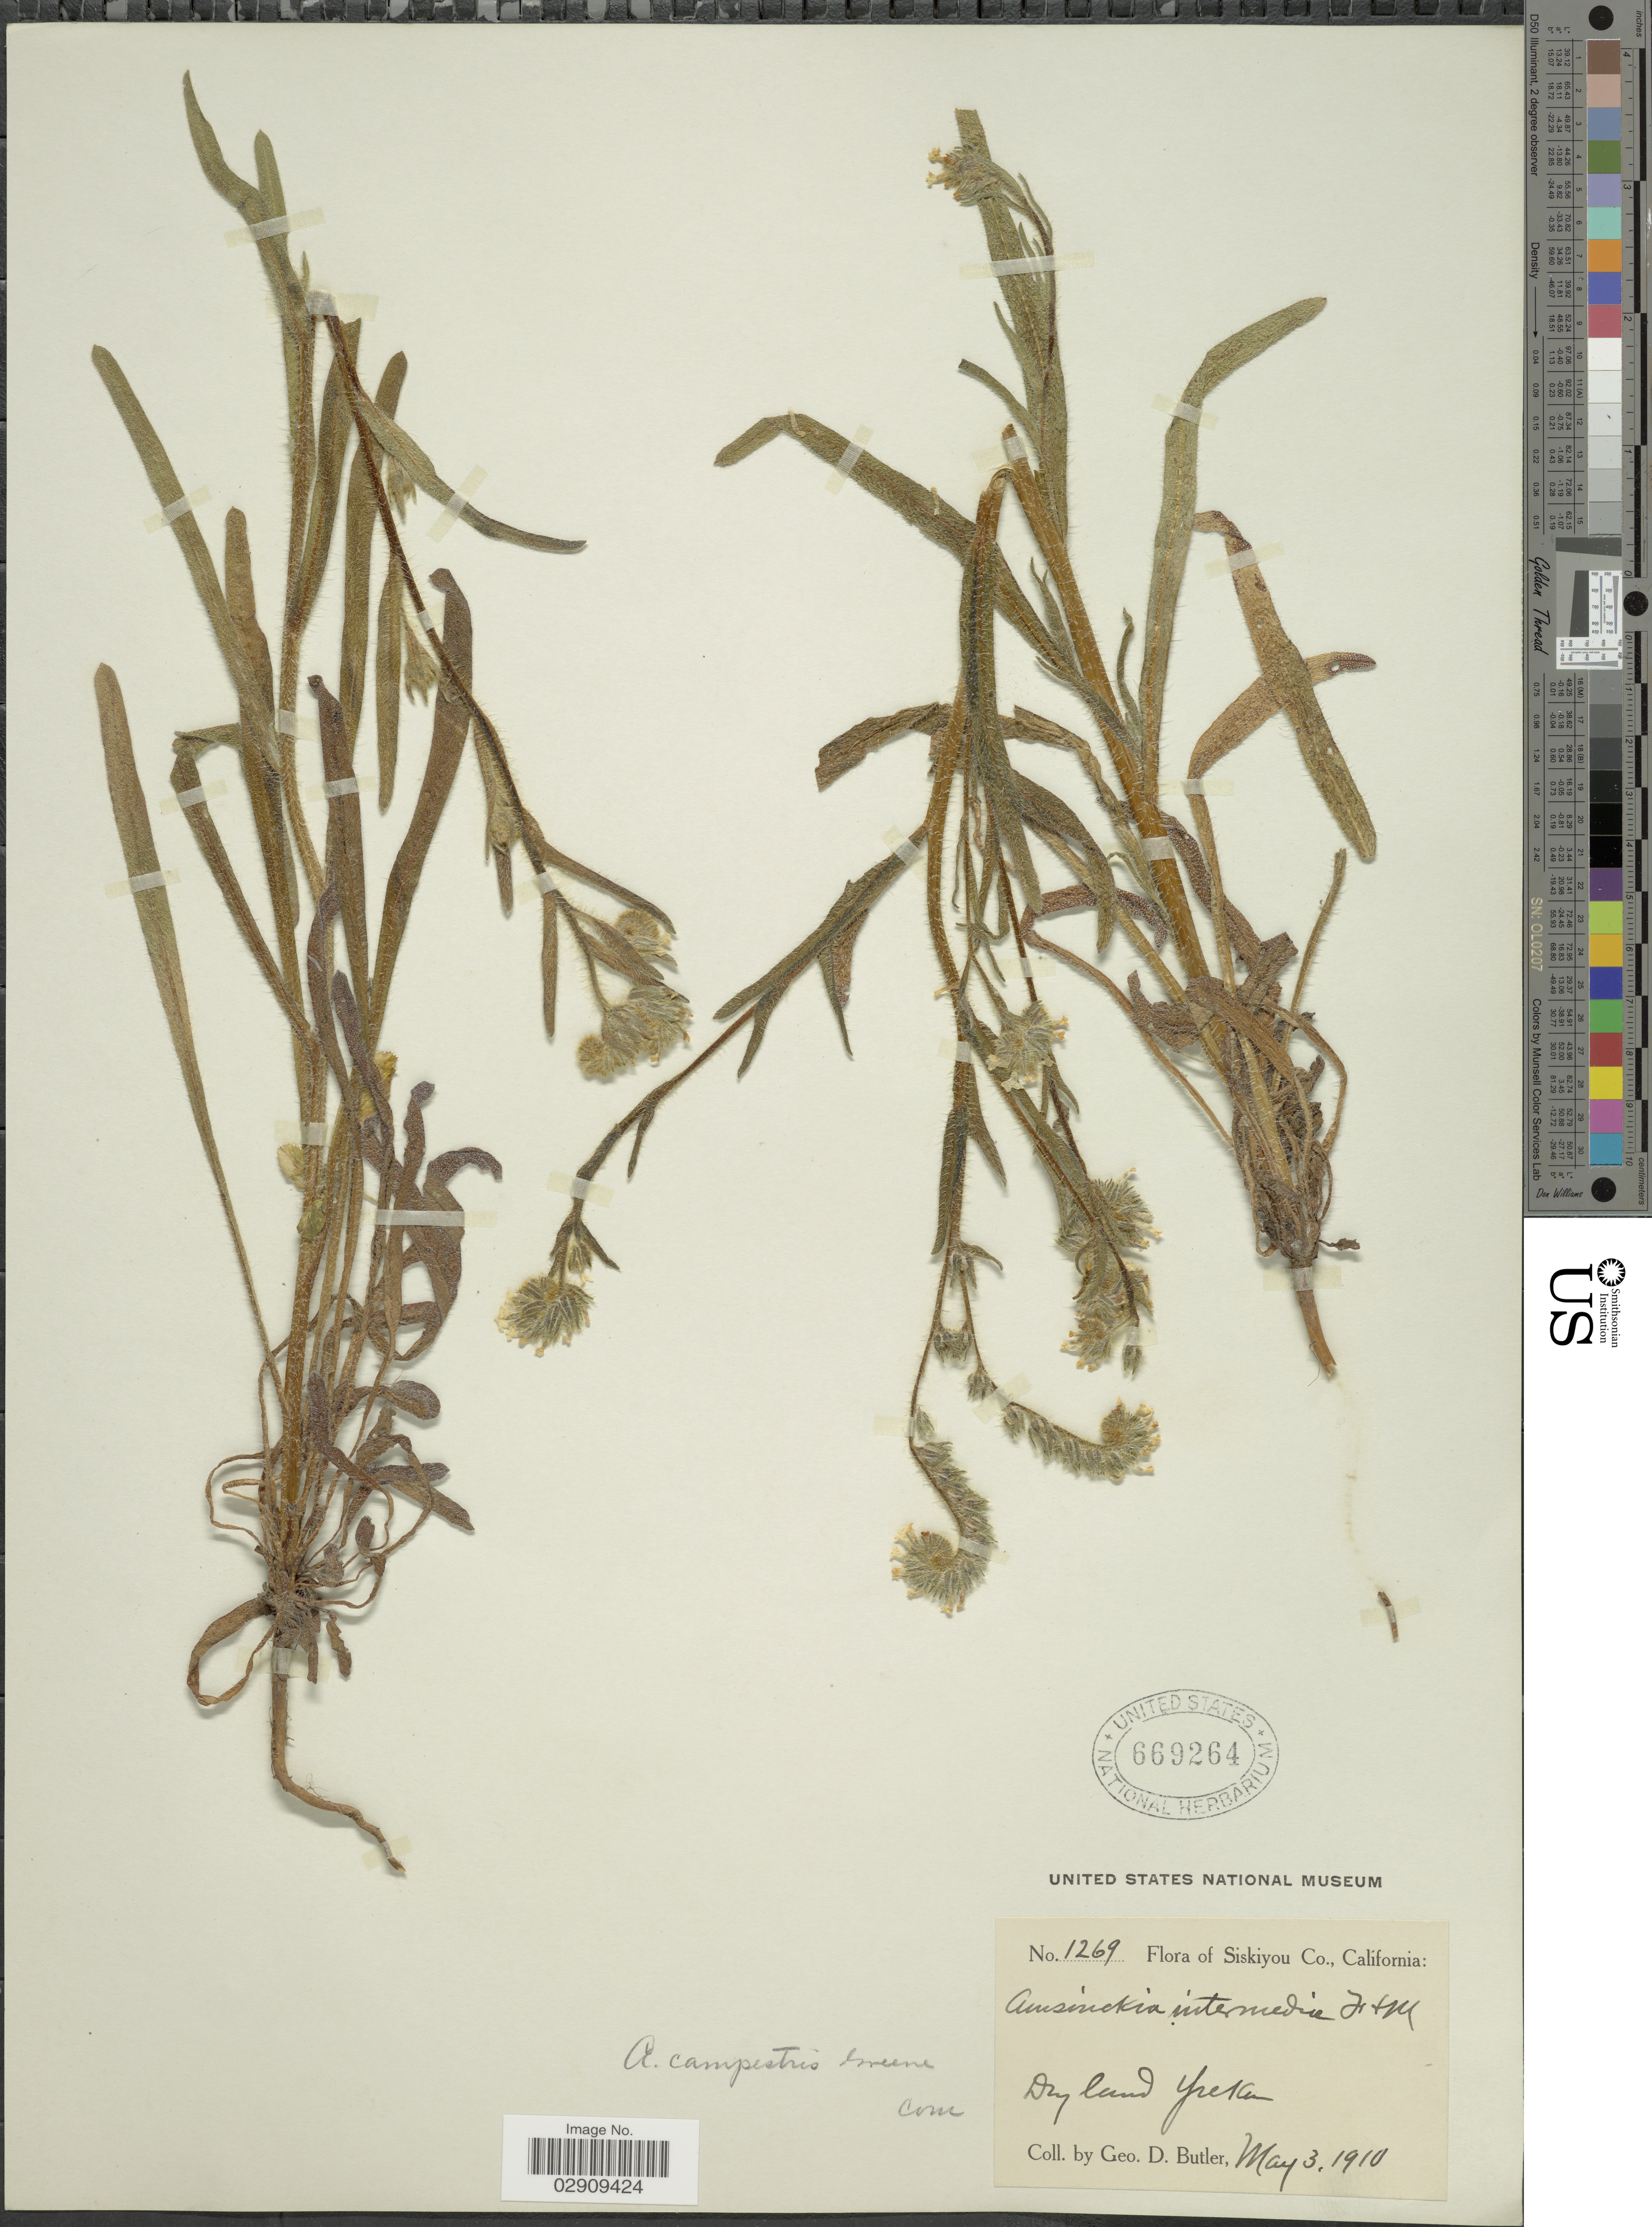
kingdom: Plantae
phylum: Tracheophyta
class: Magnoliopsida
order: Boraginales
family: Boraginaceae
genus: Amsinckia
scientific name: Amsinckia menziesii var. intermedia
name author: (Fisch. & C.A. Mey.) Ganders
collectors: G. D. Butler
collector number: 1269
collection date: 1910-05-03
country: United States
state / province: California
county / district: Siskiyou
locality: Siskiyou Co. Dry land Yreka.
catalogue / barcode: US 669264